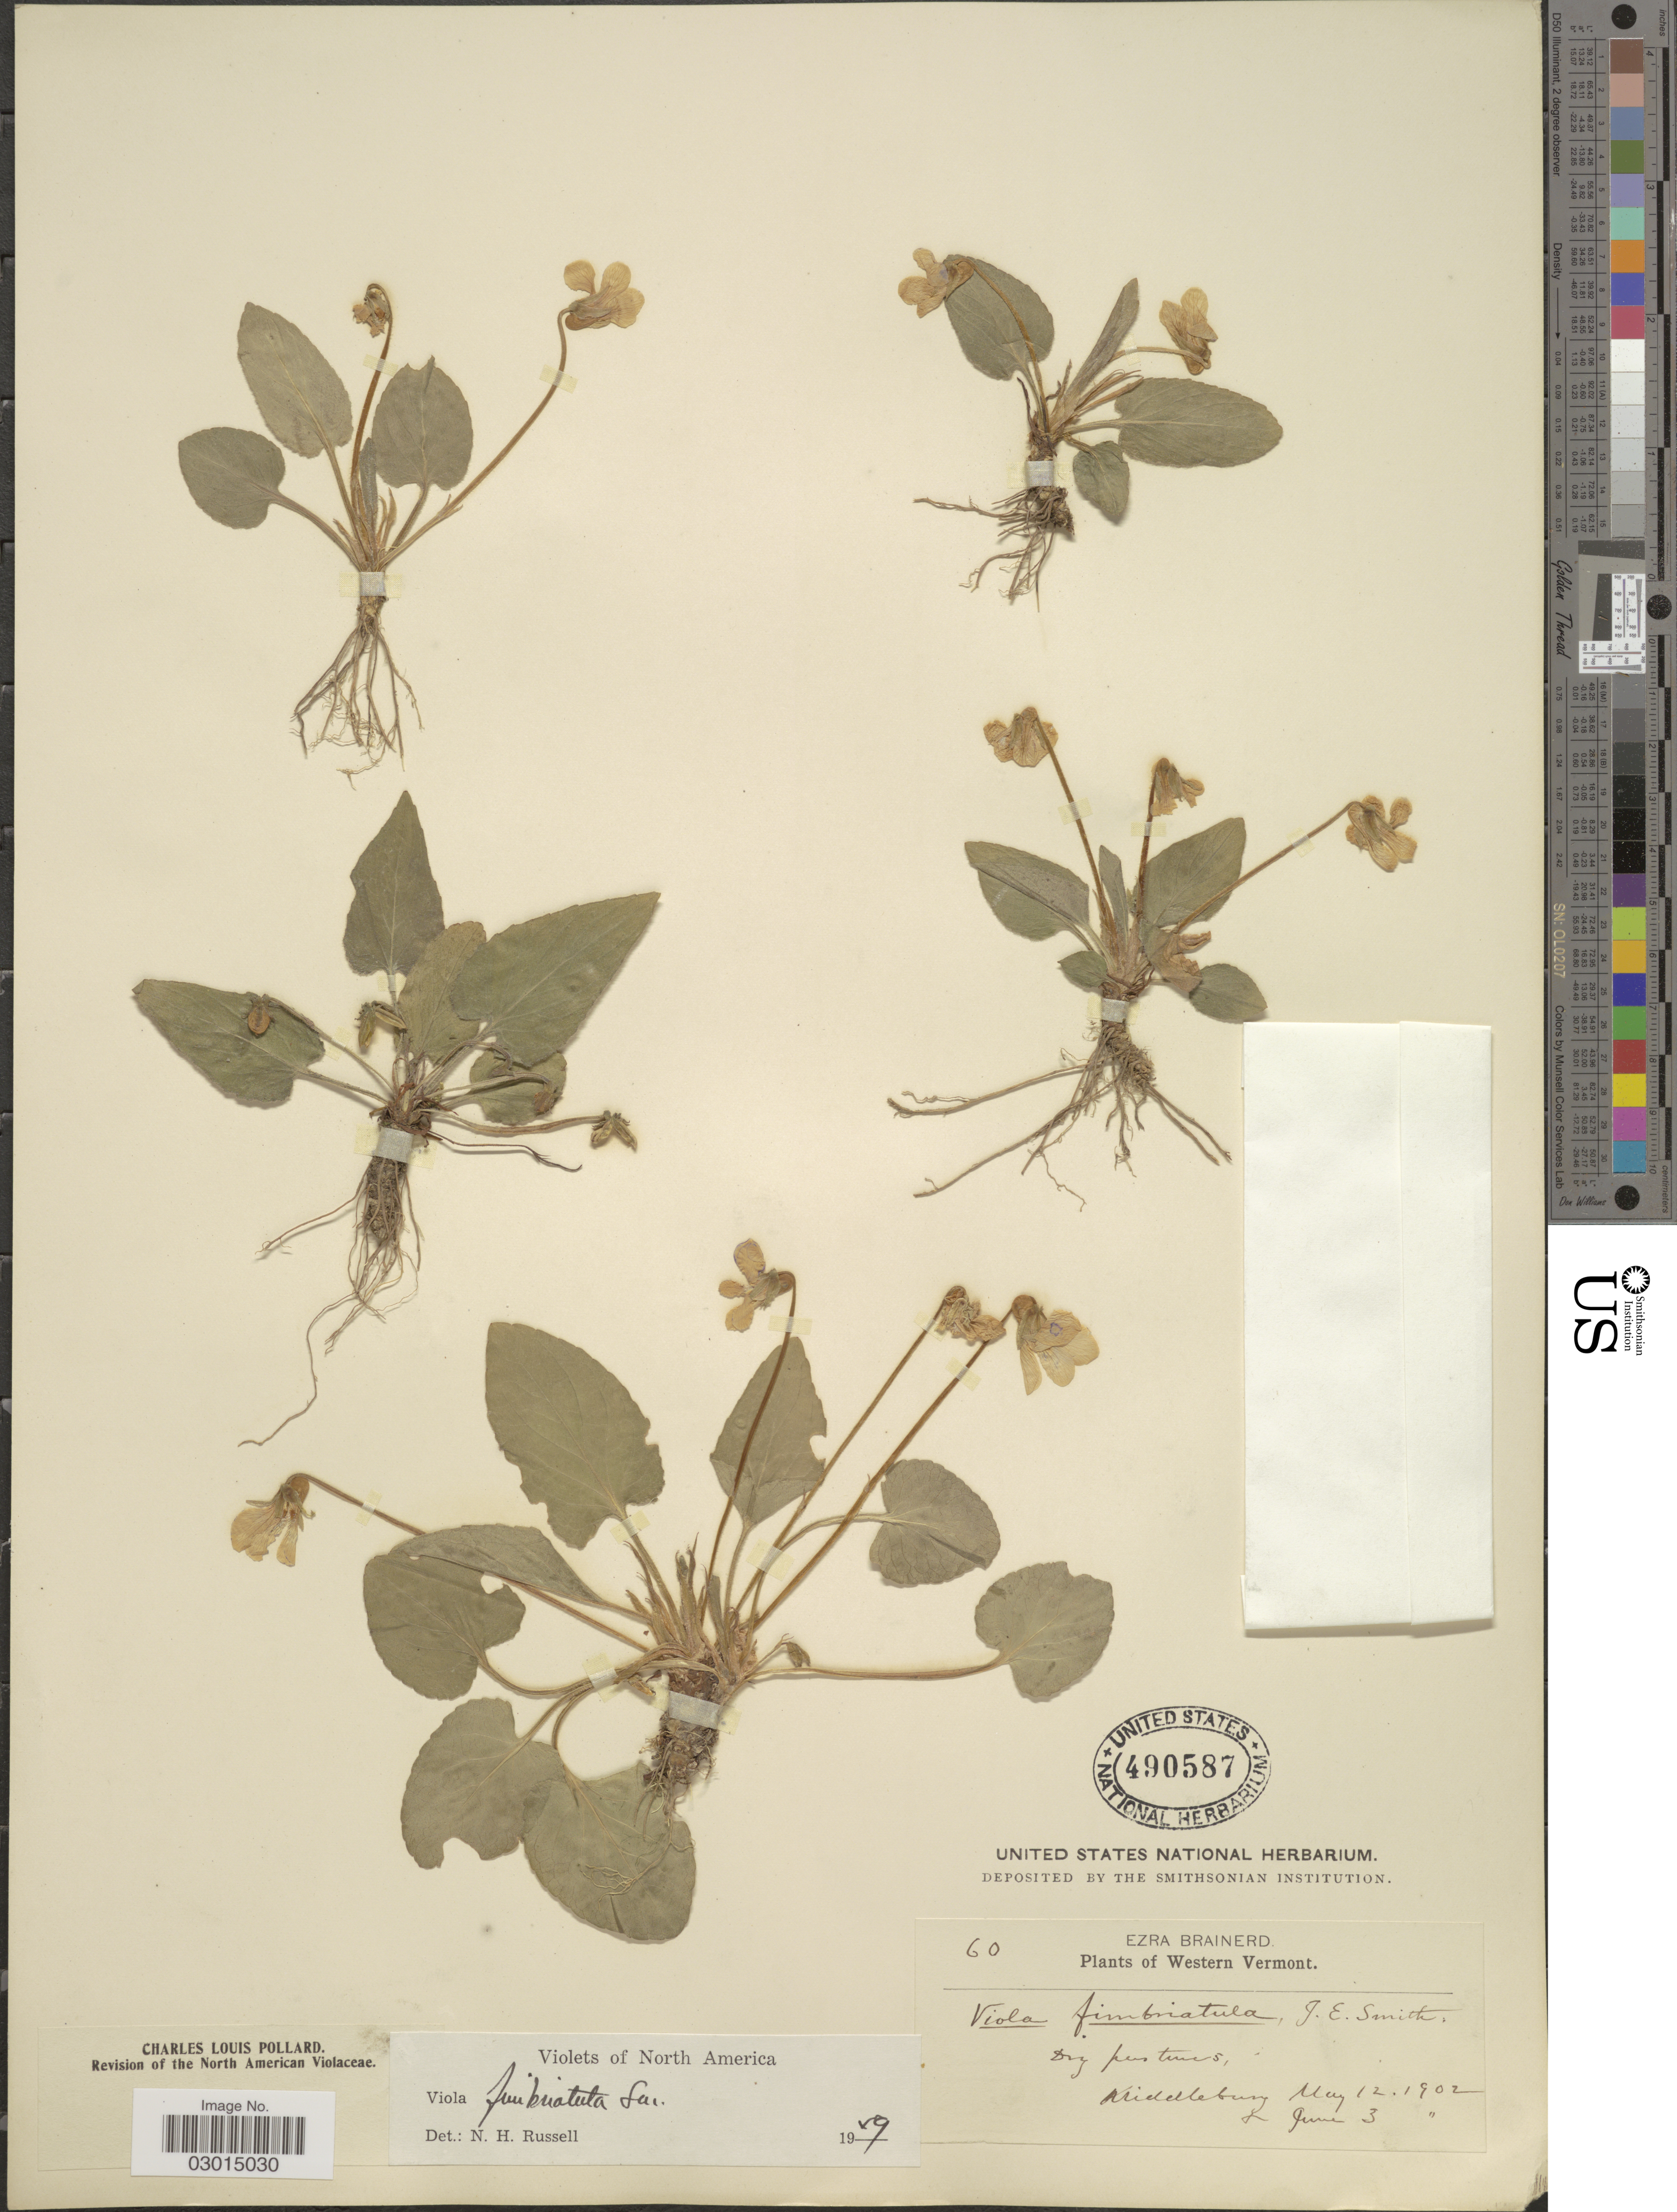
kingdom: Plantae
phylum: Tracheophyta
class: Magnoliopsida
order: Malpighiales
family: Violaceae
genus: Viola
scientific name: Viola fimbriatula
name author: Small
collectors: E. Brainerd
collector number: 60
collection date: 1902-05-12/1902-06-03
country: United States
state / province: Vermont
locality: Western Vermont. Middlebury.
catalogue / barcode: US 490587